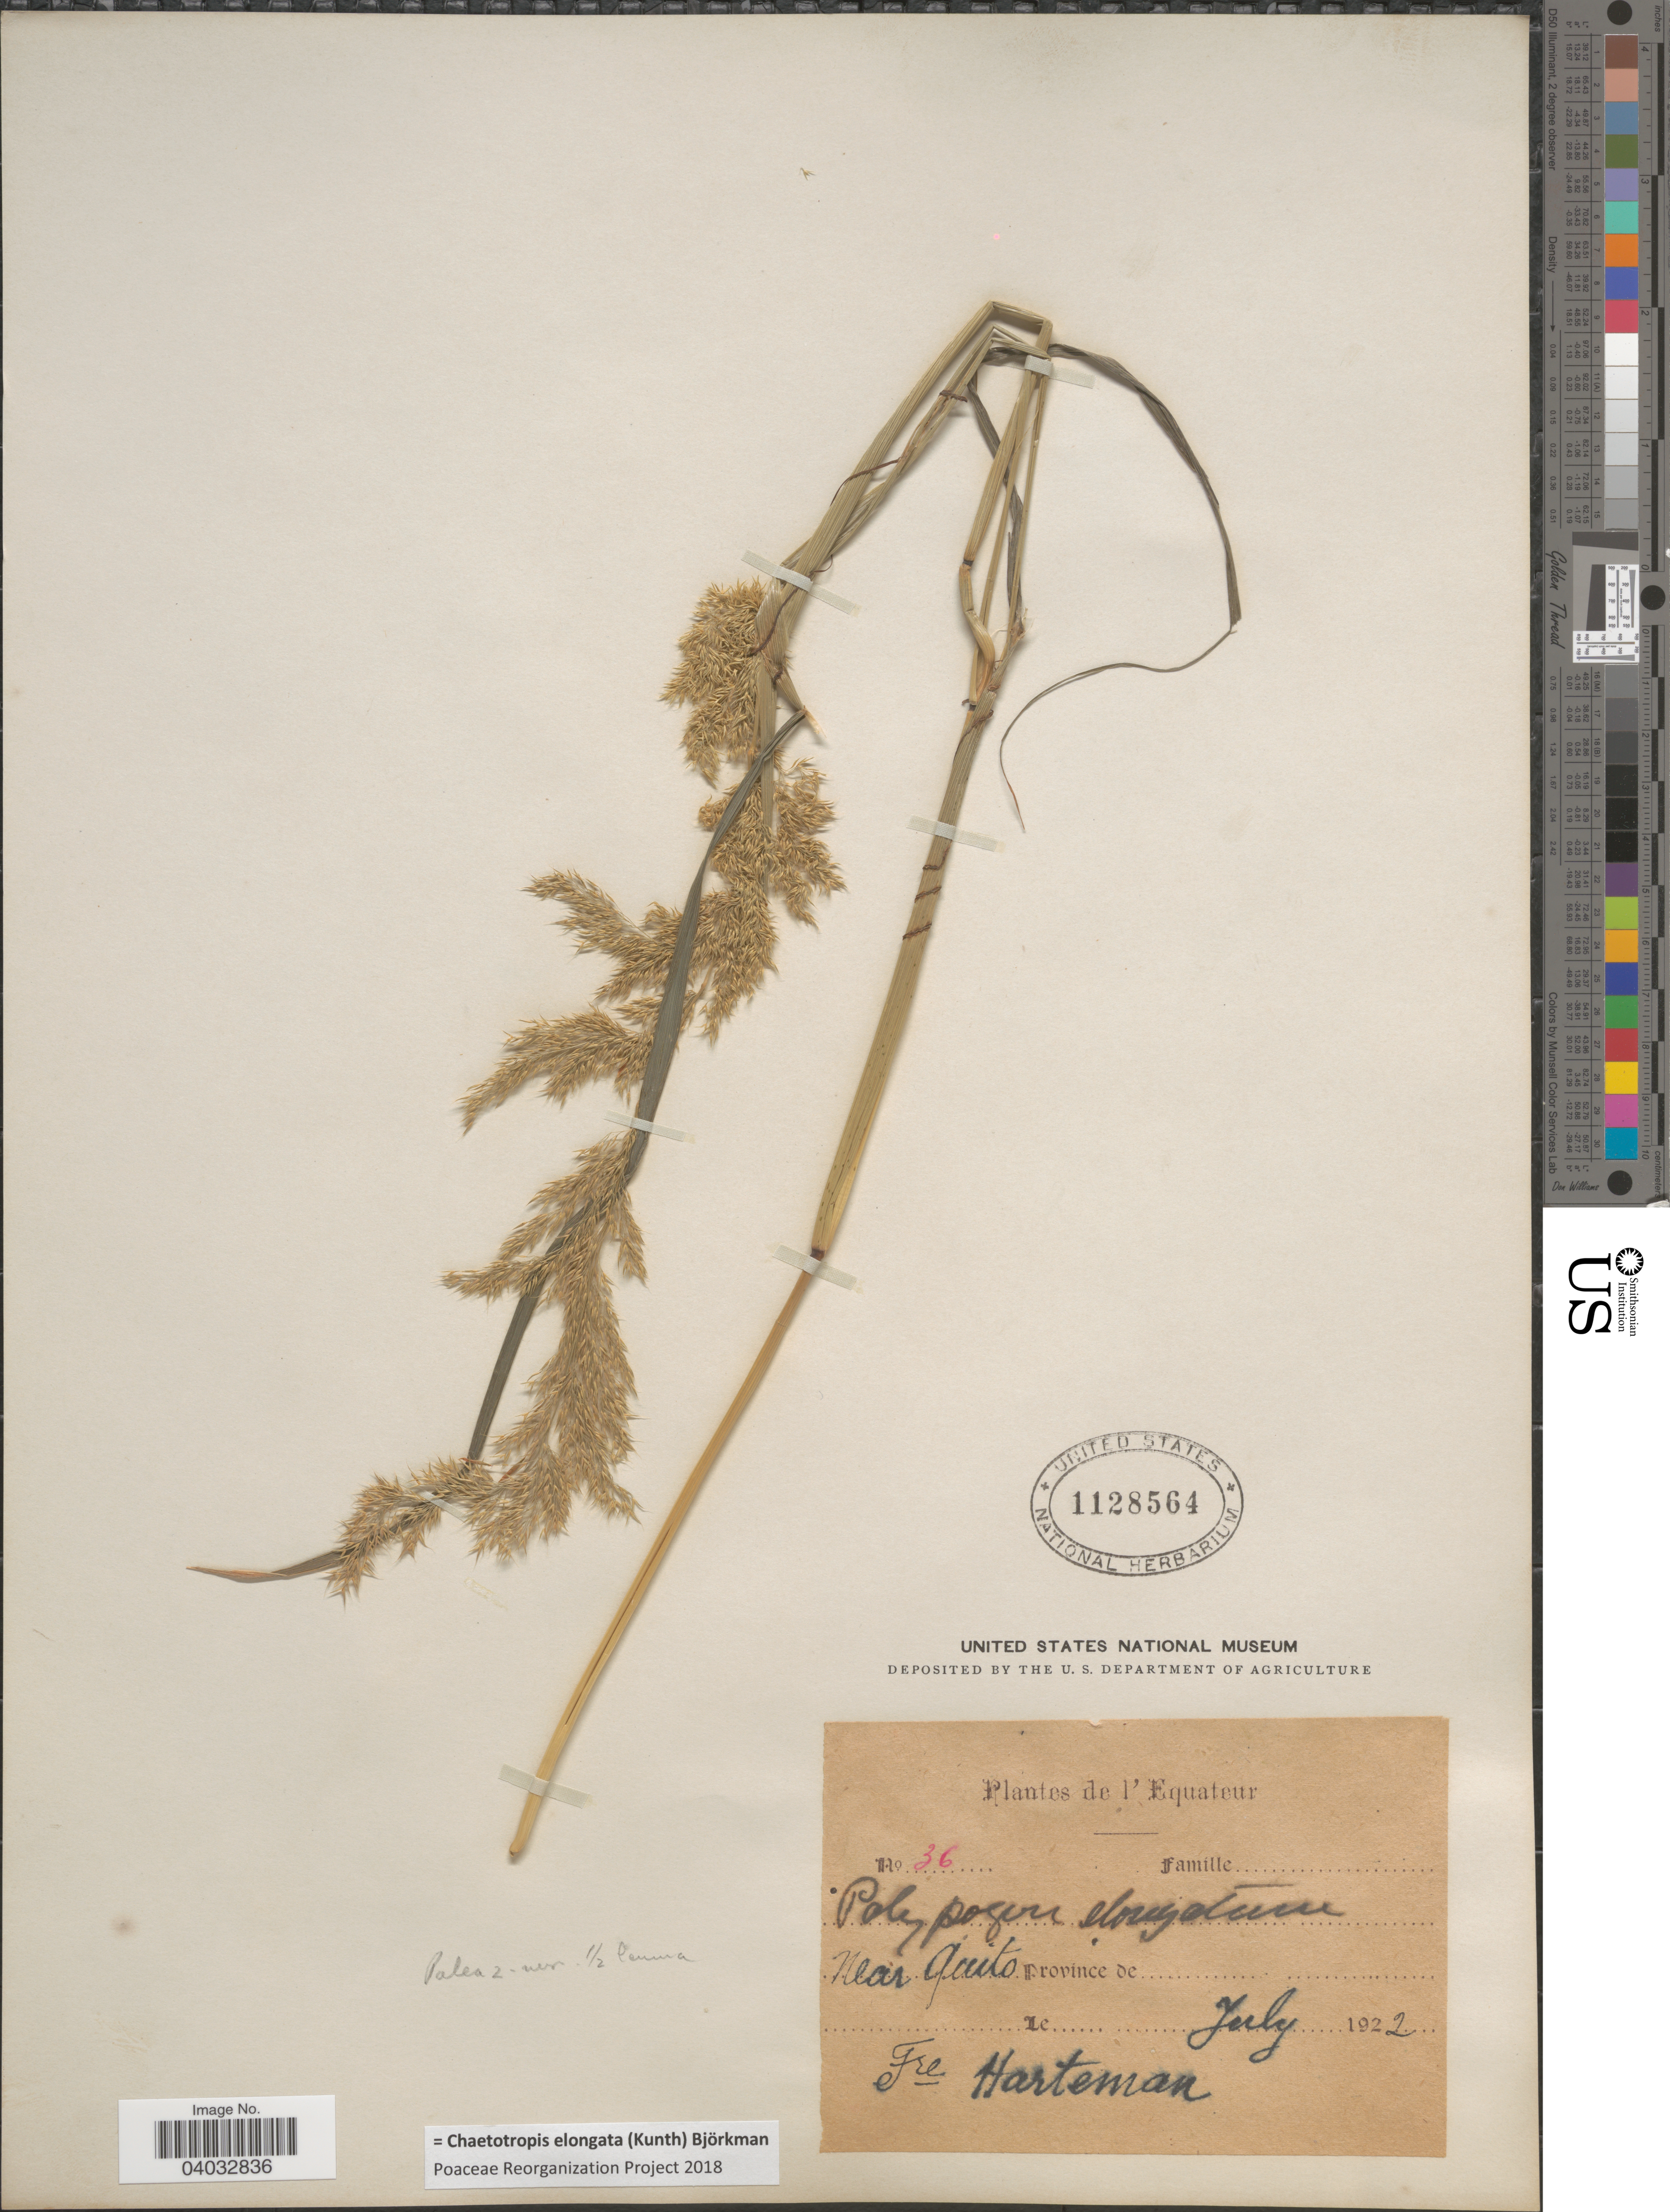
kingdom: Plantae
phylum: Tracheophyta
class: Liliopsida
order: Poales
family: Poaceae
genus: Chaetotropis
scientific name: Chaetotropis elongata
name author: (Kunth) Björkman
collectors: Harteman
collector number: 36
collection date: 1922-07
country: Ecuador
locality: L' Equateur. Near Quito.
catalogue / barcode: US 1128564